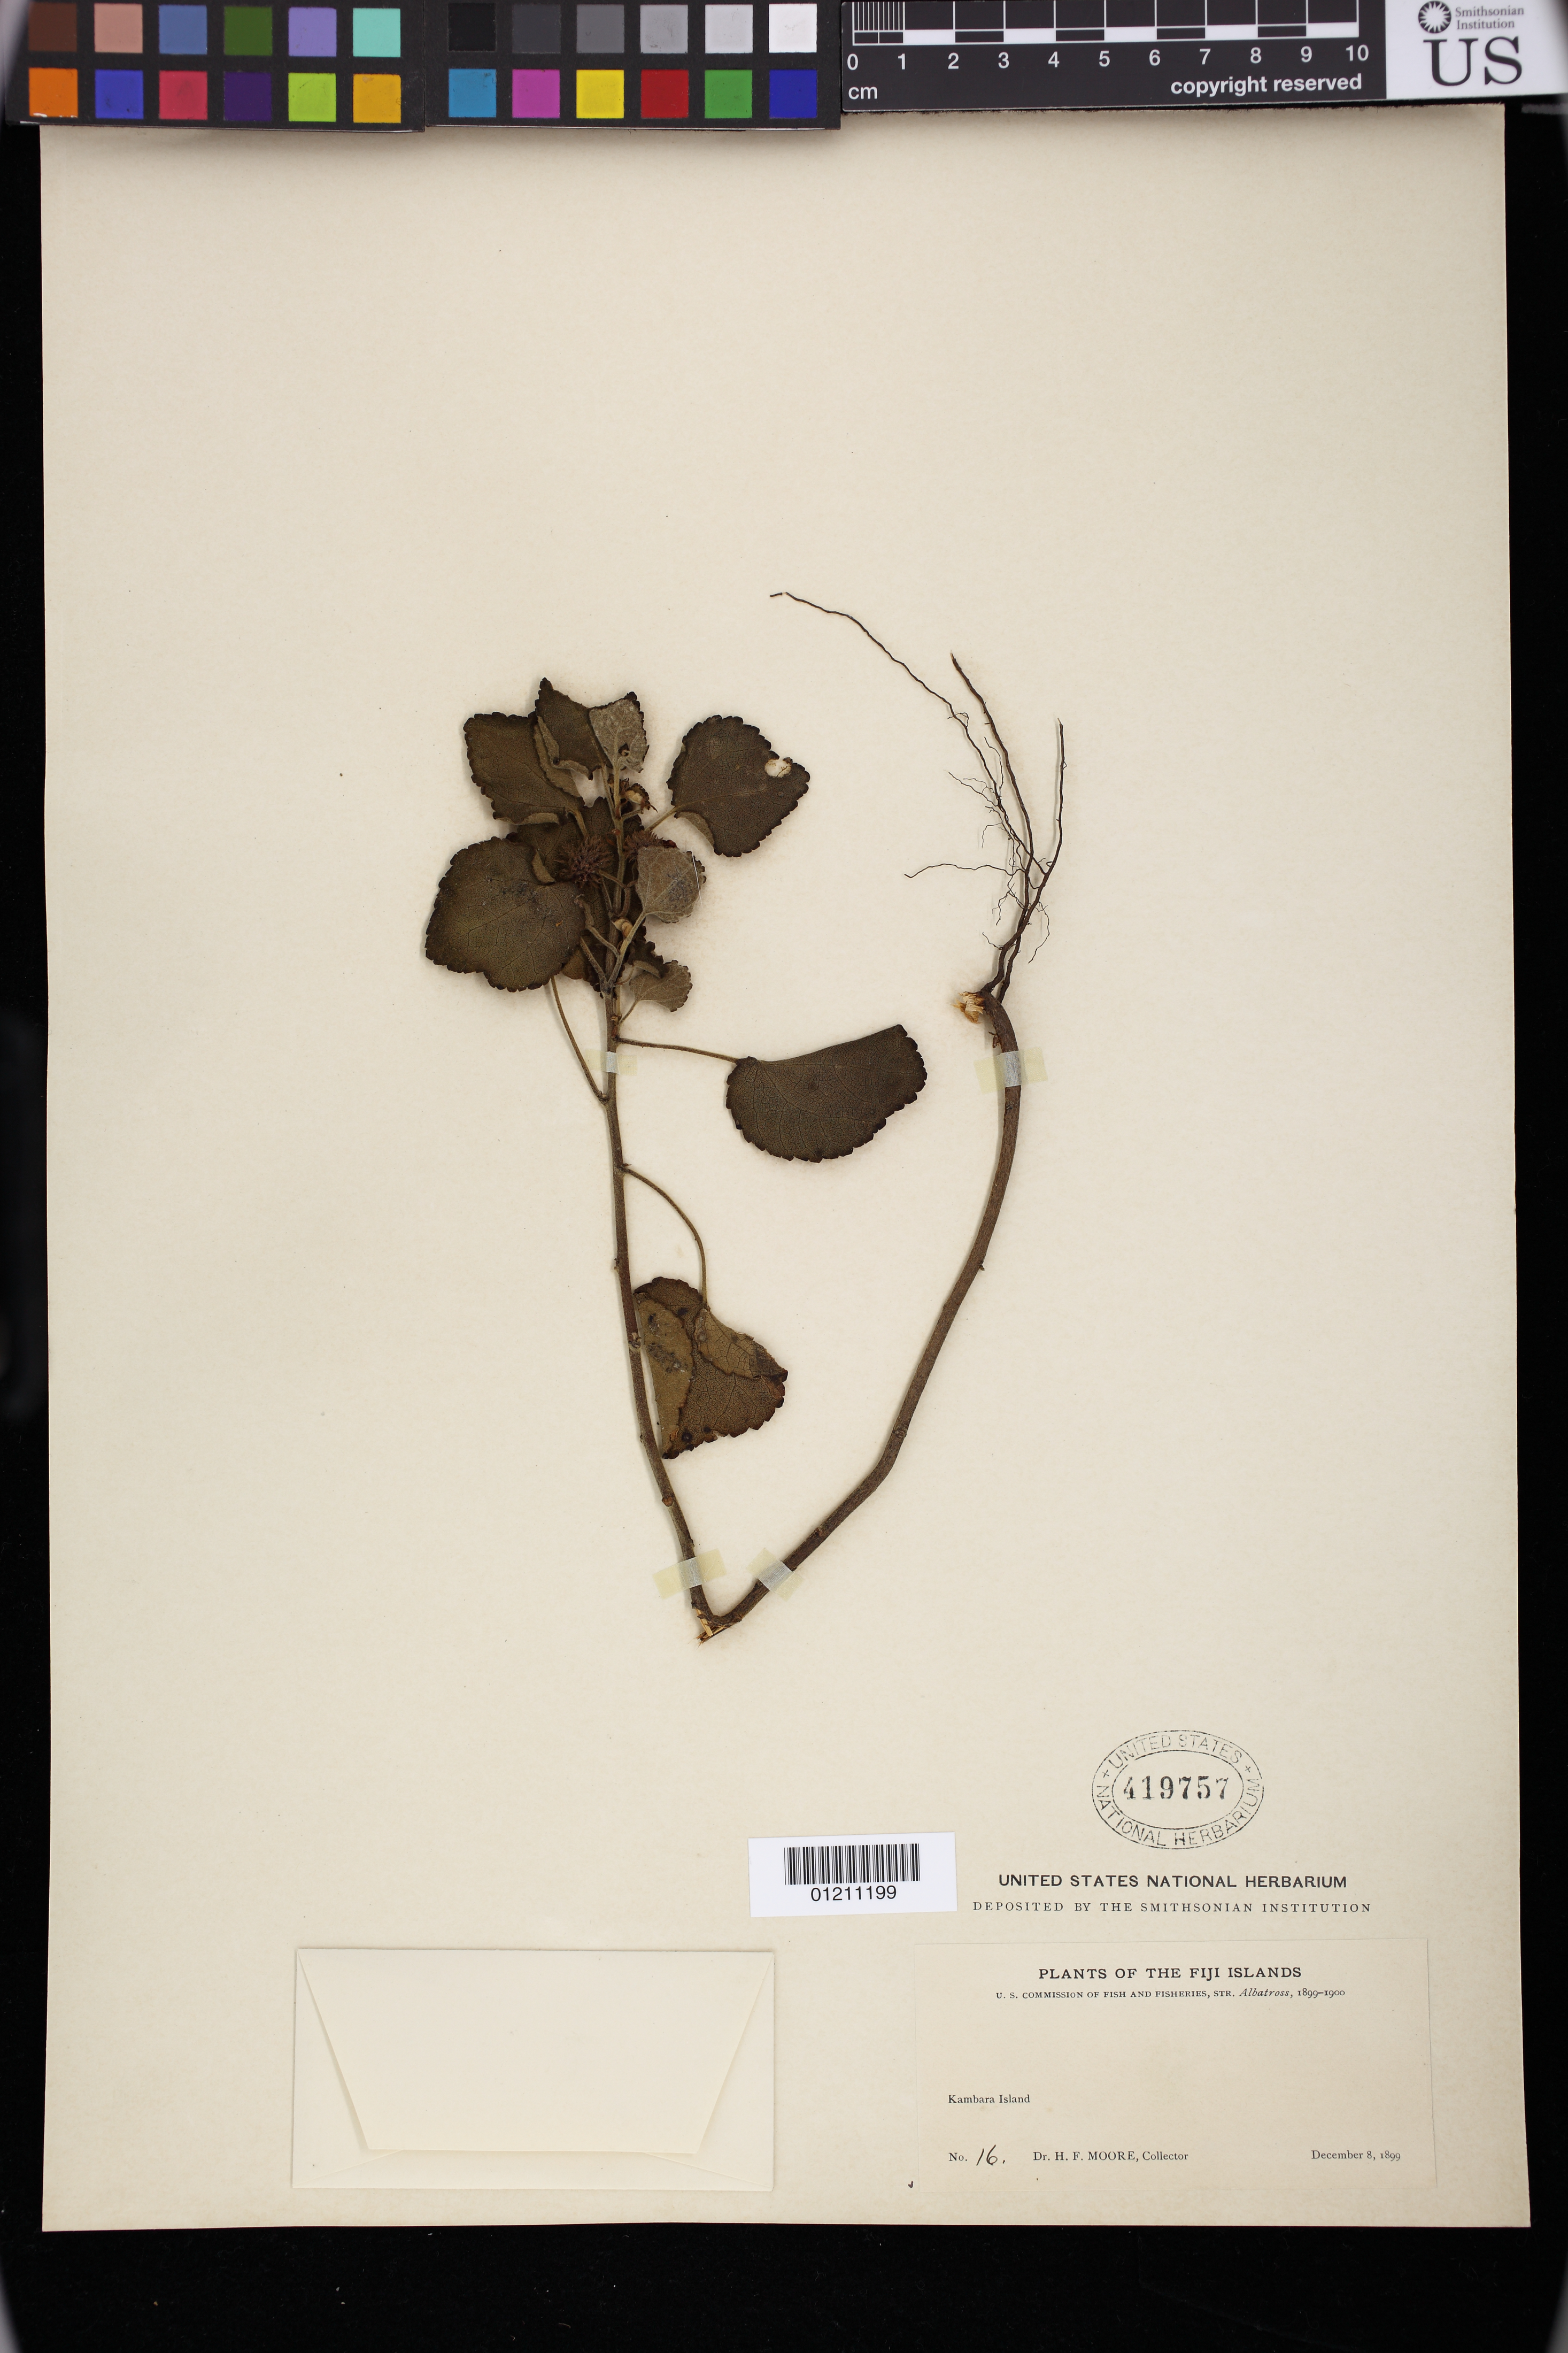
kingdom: Plantae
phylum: Tracheophyta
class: Magnoliopsida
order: Malvales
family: Malvaceae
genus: Triumfetta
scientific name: Triumfetta procumbens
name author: G. Forst.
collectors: H. F. Moore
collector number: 16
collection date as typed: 08 Dec 1899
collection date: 1899-12-08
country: Fiji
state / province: Eastern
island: Kambara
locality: Fiji Islands: Kambara Island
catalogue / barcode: US 419757